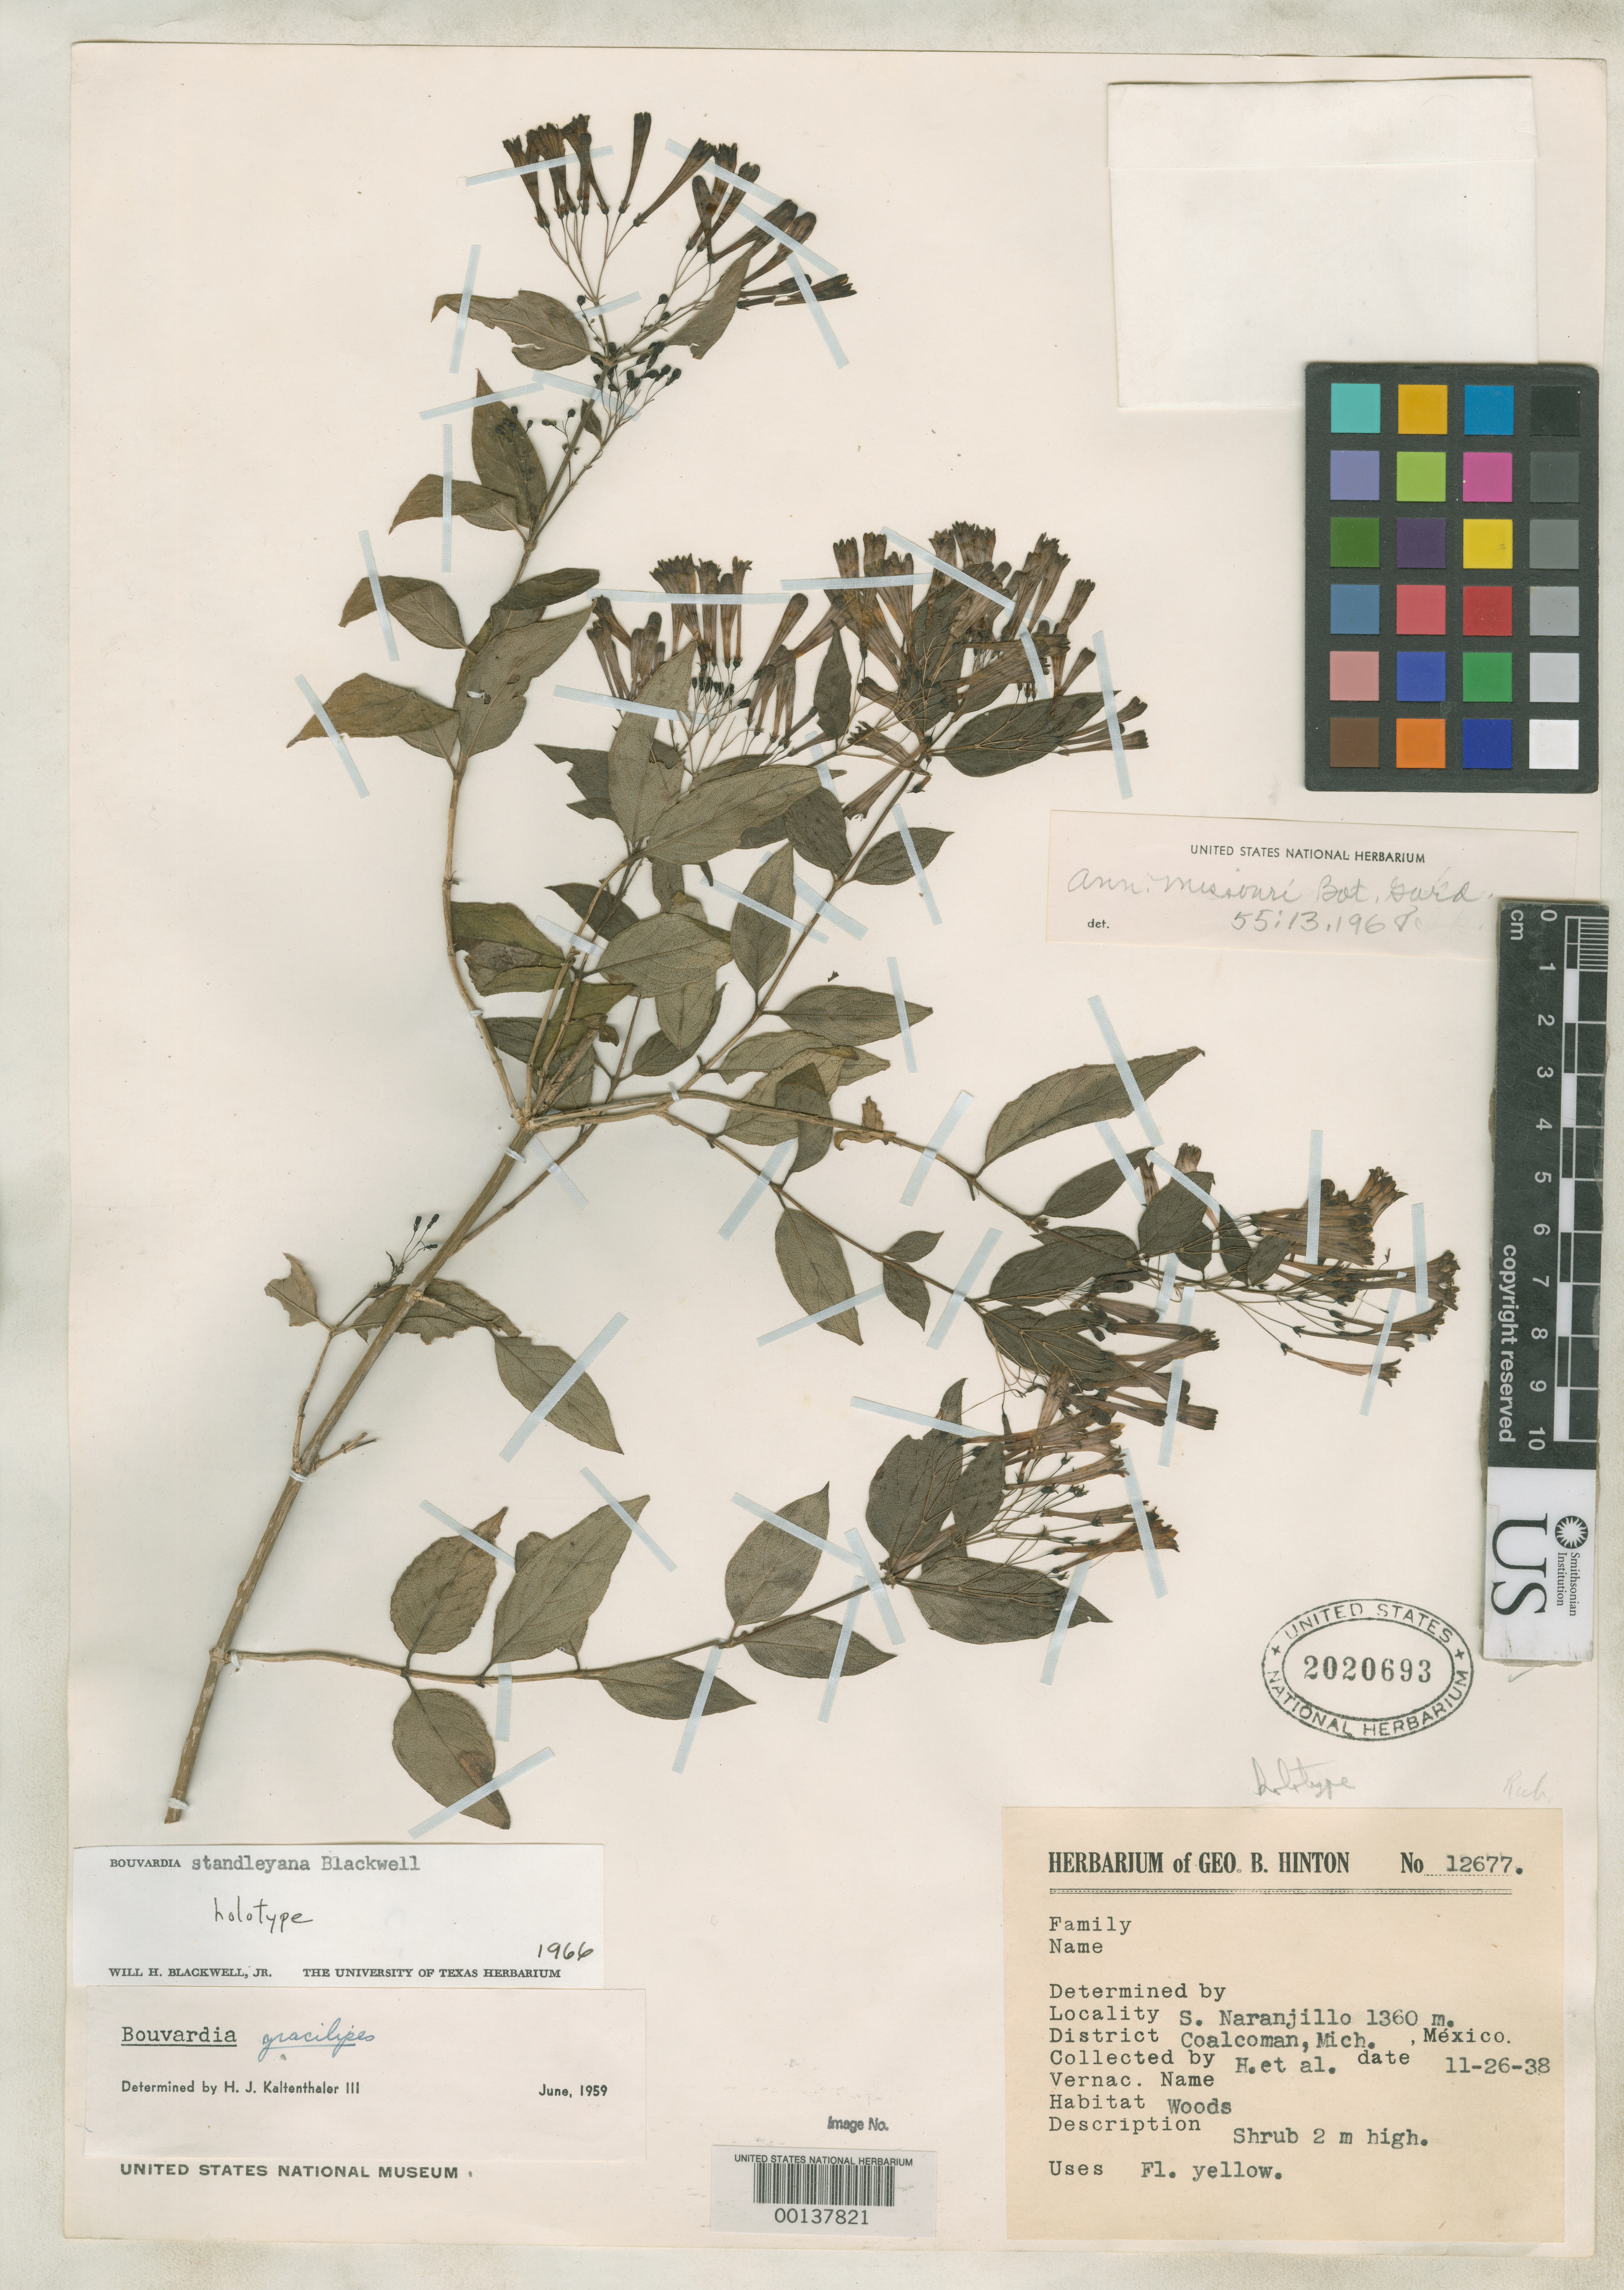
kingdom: Plantae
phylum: Tracheophyta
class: Magnoliopsida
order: Gentianales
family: Rubiaceae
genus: Bouvardia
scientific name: Bouvardia standleyana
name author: W.H.Blackwell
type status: Holotype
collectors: G. B. Hinton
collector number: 12677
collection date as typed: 26 Oct 1938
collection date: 1938-10-26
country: Mexico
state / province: Michoacán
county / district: Coalcoman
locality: Naranjillo.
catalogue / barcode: US 2020693